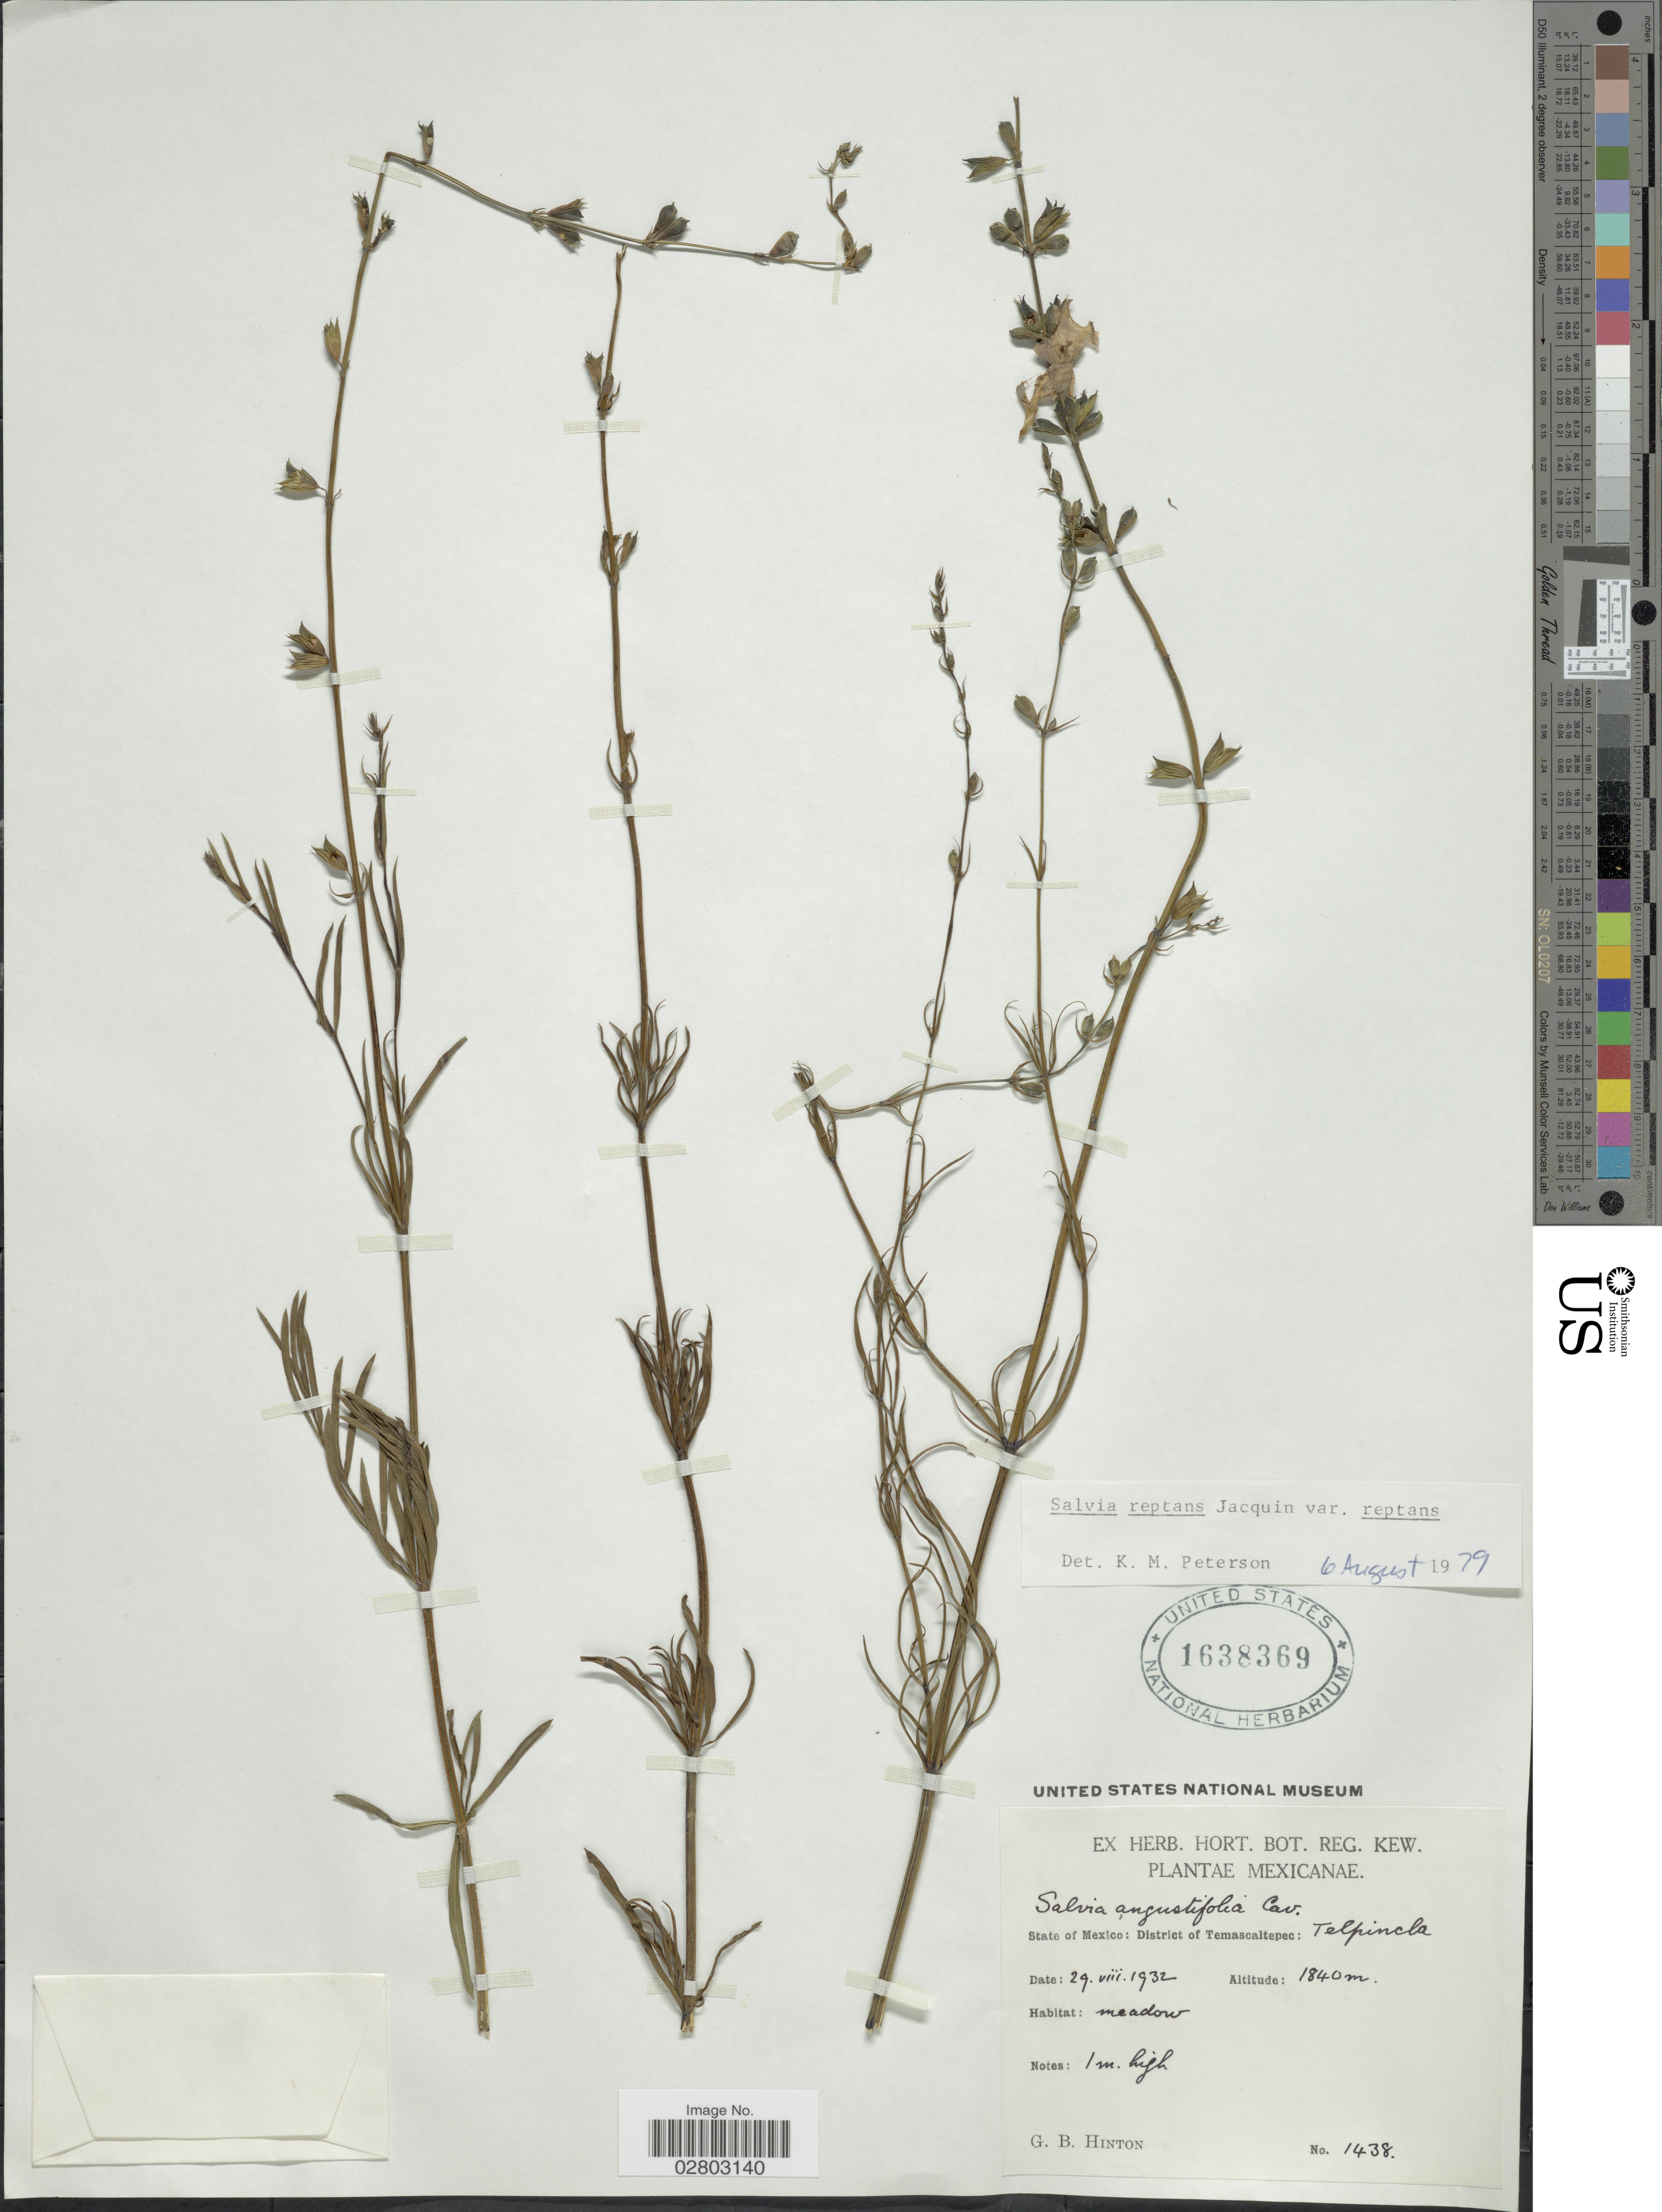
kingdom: Plantae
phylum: Tracheophyta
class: Magnoliopsida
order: Lamiales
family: Lamiaceae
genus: Salvia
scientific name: Salvia reptans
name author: Jacq.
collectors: G. B. Hinton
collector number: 1438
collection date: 1932-08-29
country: Mexico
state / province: México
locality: District of Temascaltepec, Telpincla.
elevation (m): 1840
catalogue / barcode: US 1638369